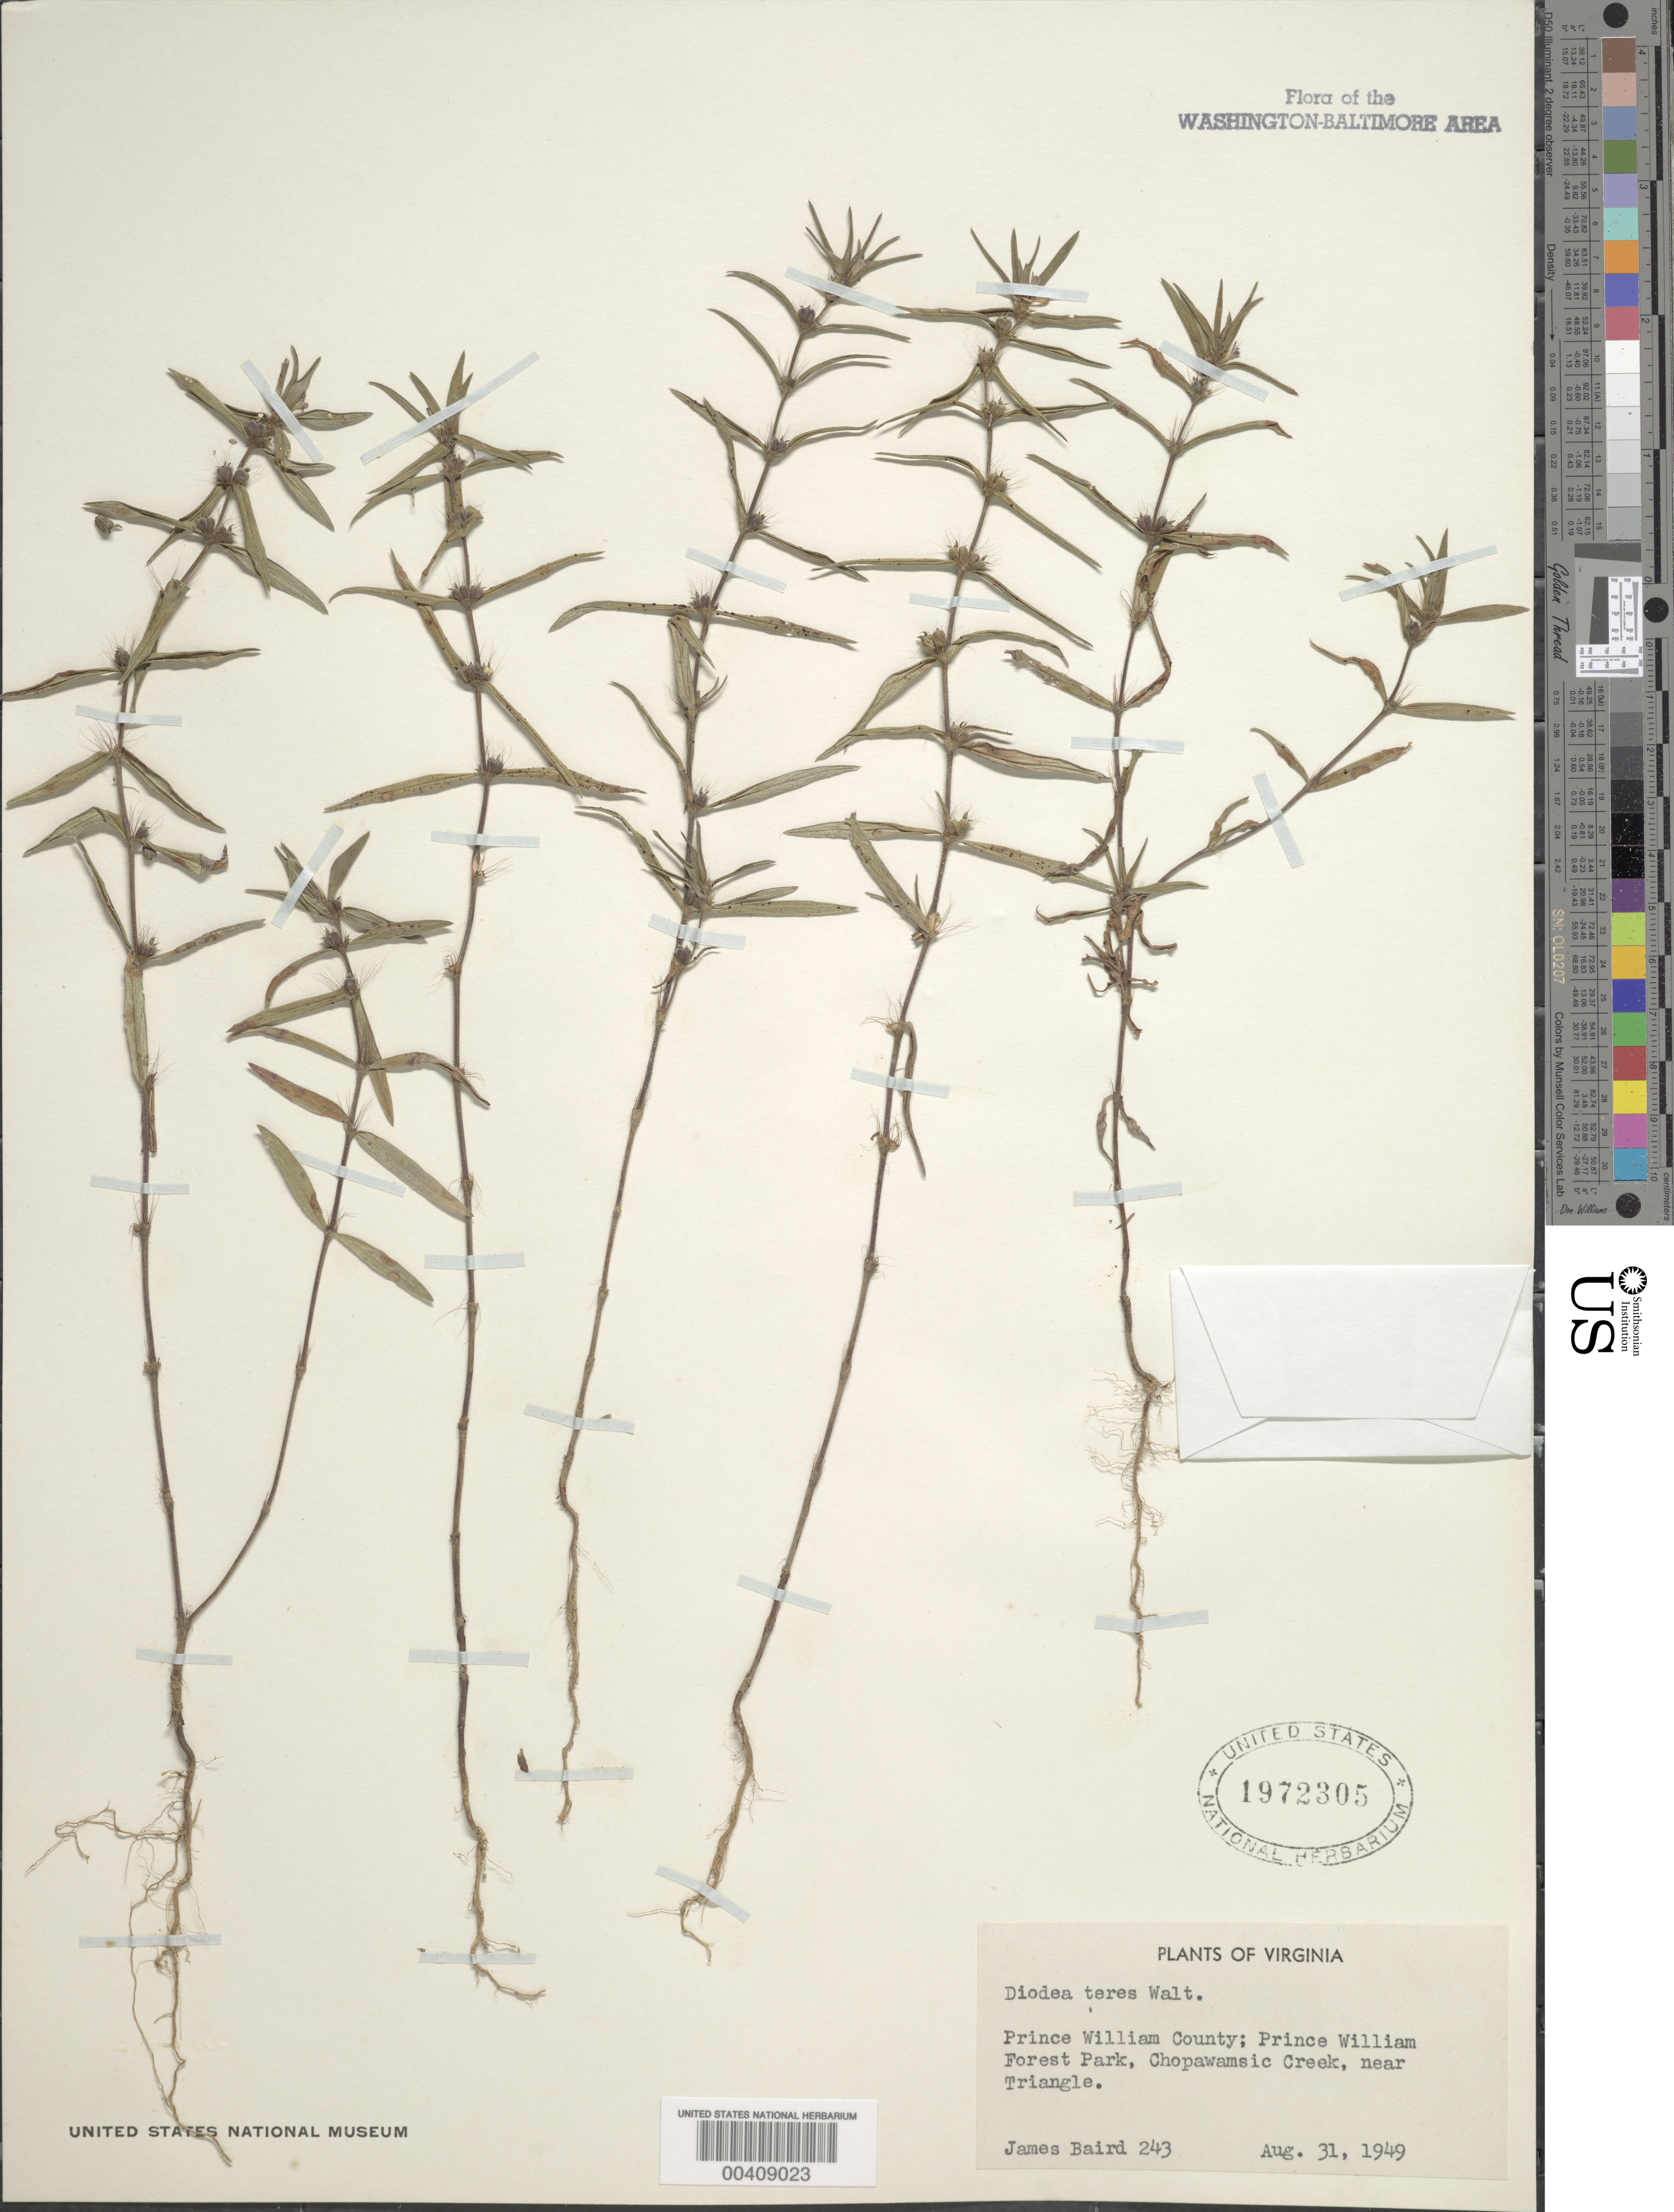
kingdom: Plantae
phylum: Tracheophyta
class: Magnoliopsida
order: Gentianales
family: Rubiaceae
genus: Diodia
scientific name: Diodia teres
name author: Walter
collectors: J. Baird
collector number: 243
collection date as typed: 31 Aug 1949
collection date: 1949-08-31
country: United States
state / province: Virginia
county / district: Prince William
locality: Prince William Forest Park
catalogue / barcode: US 1972305